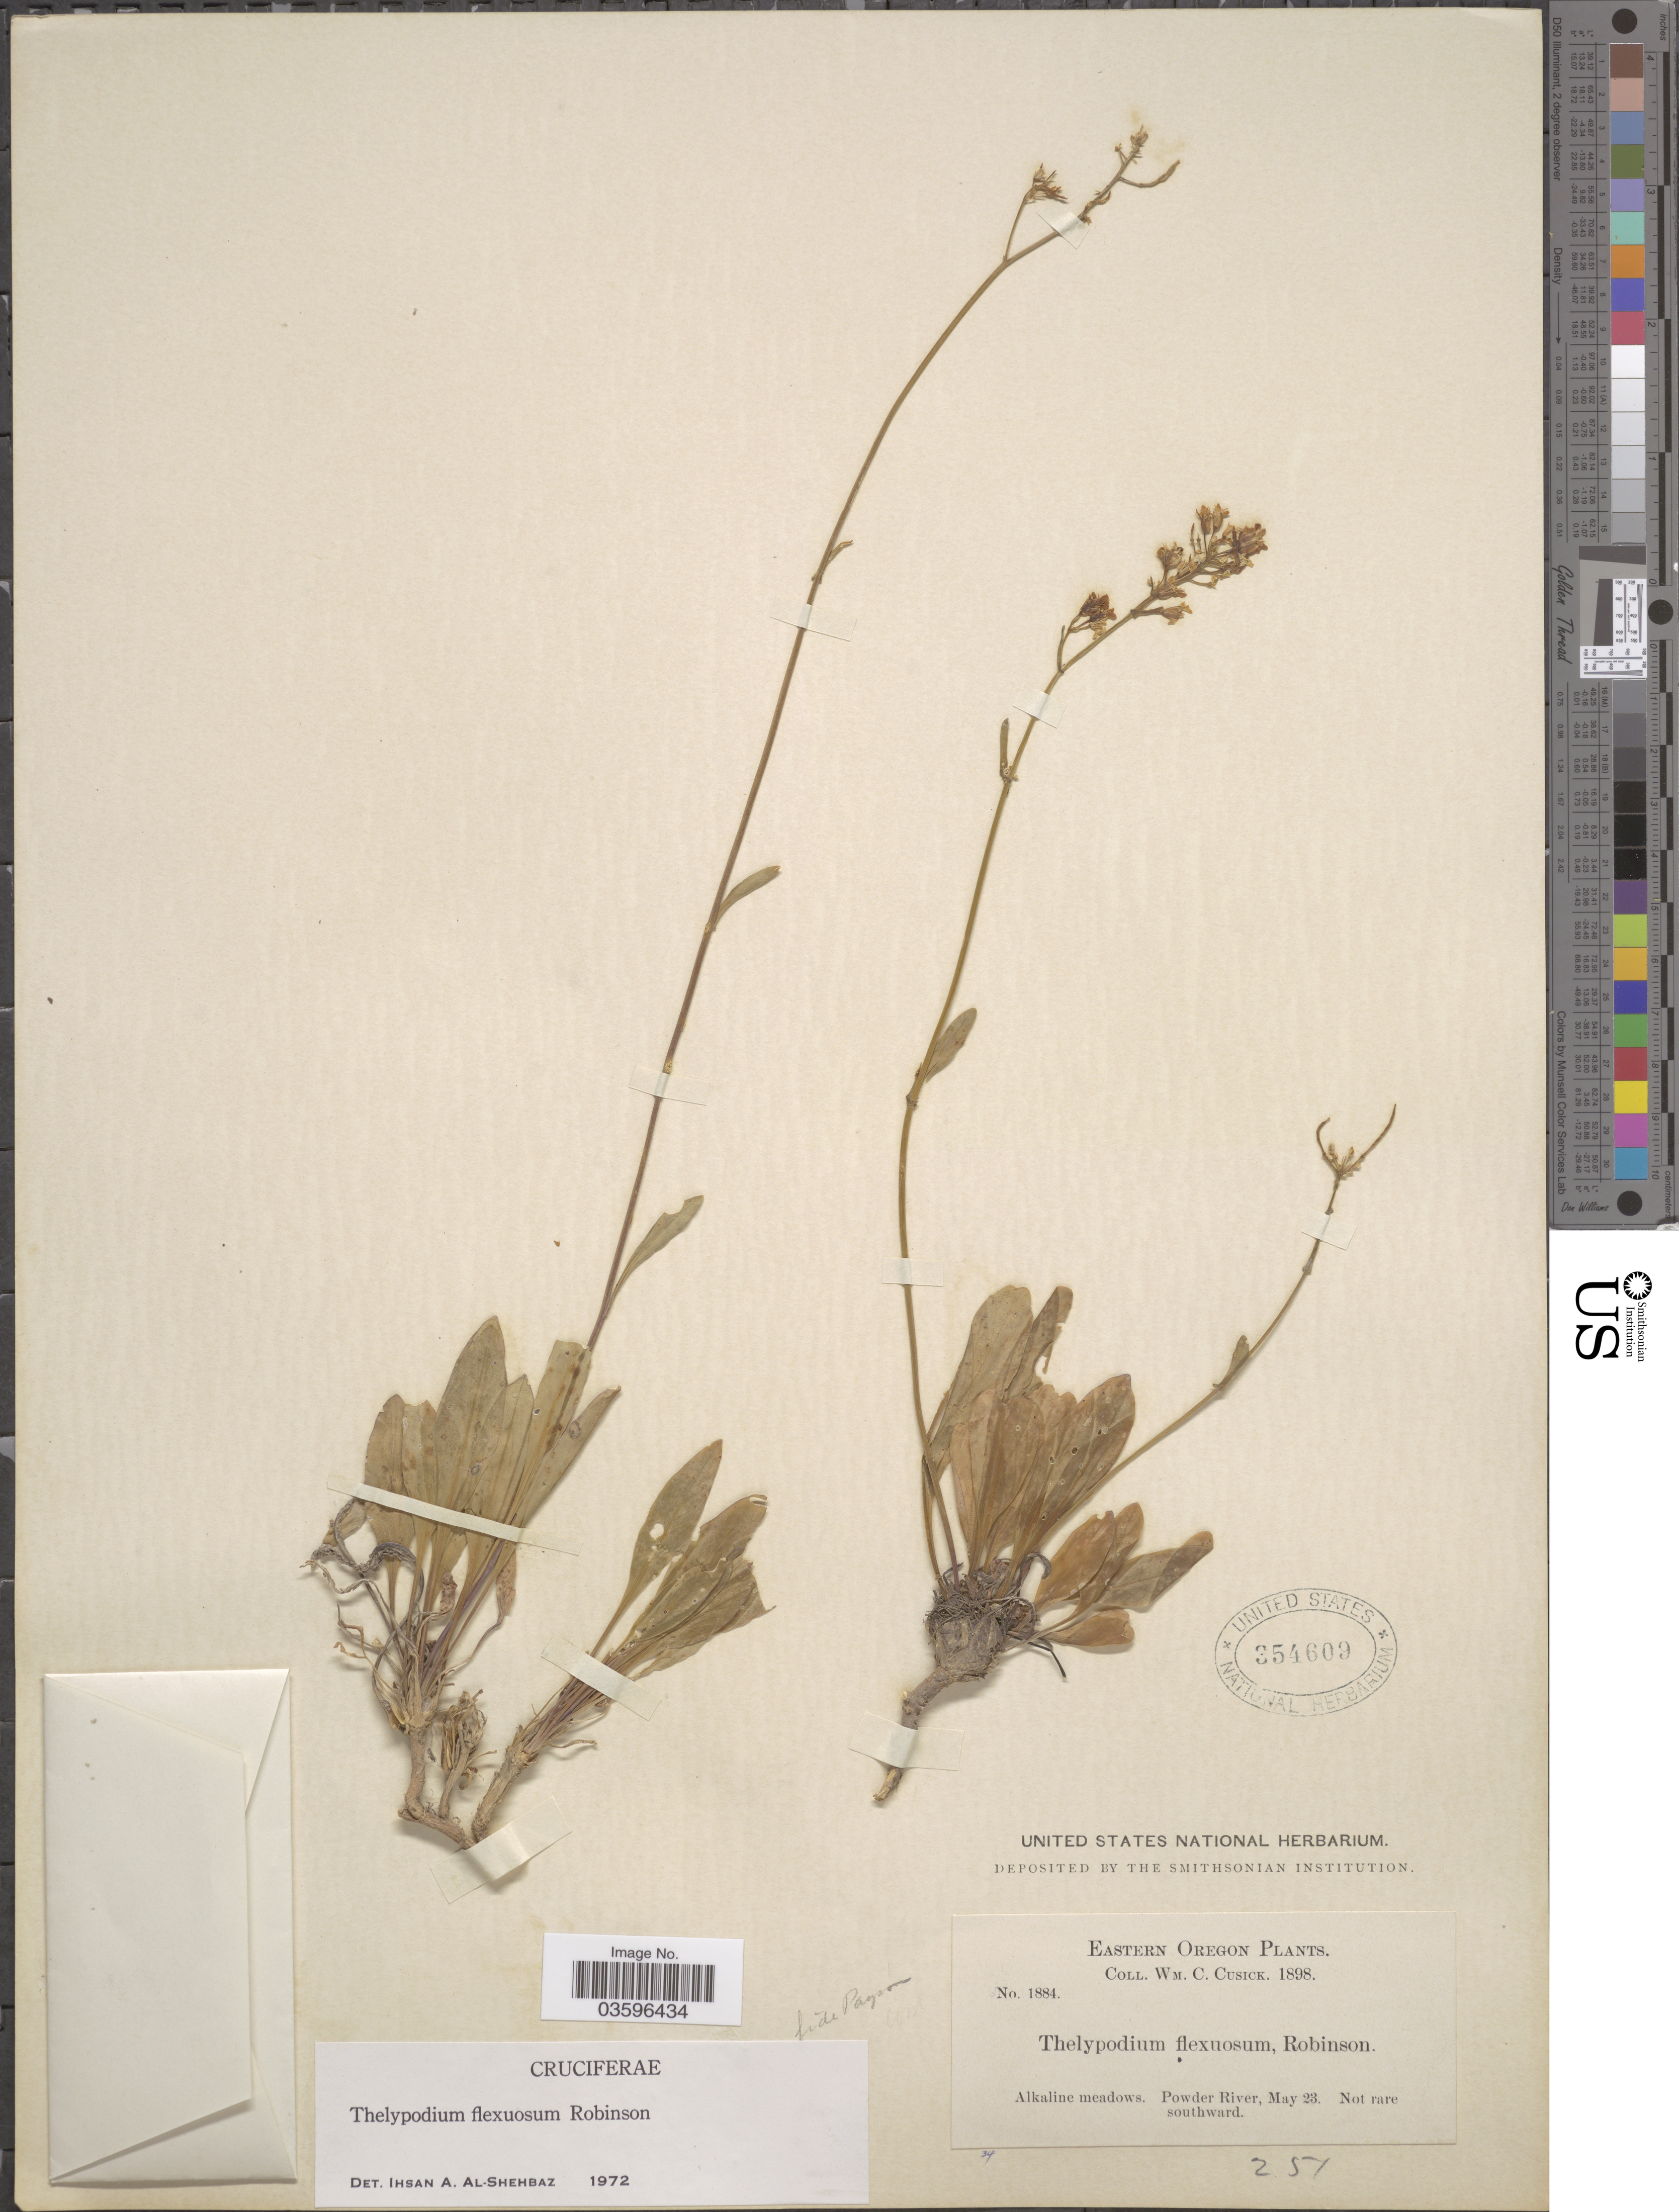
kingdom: Plantae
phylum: Tracheophyta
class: Magnoliopsida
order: Brassicales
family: Brassicaceae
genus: Thelypodium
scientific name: Thelypodium flexuosum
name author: B.L. Rob.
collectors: W. C. Cusick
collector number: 1884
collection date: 1898-05-23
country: United States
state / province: Oregon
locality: Eastern Oregon. Powder River. Southward.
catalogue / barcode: US 354609